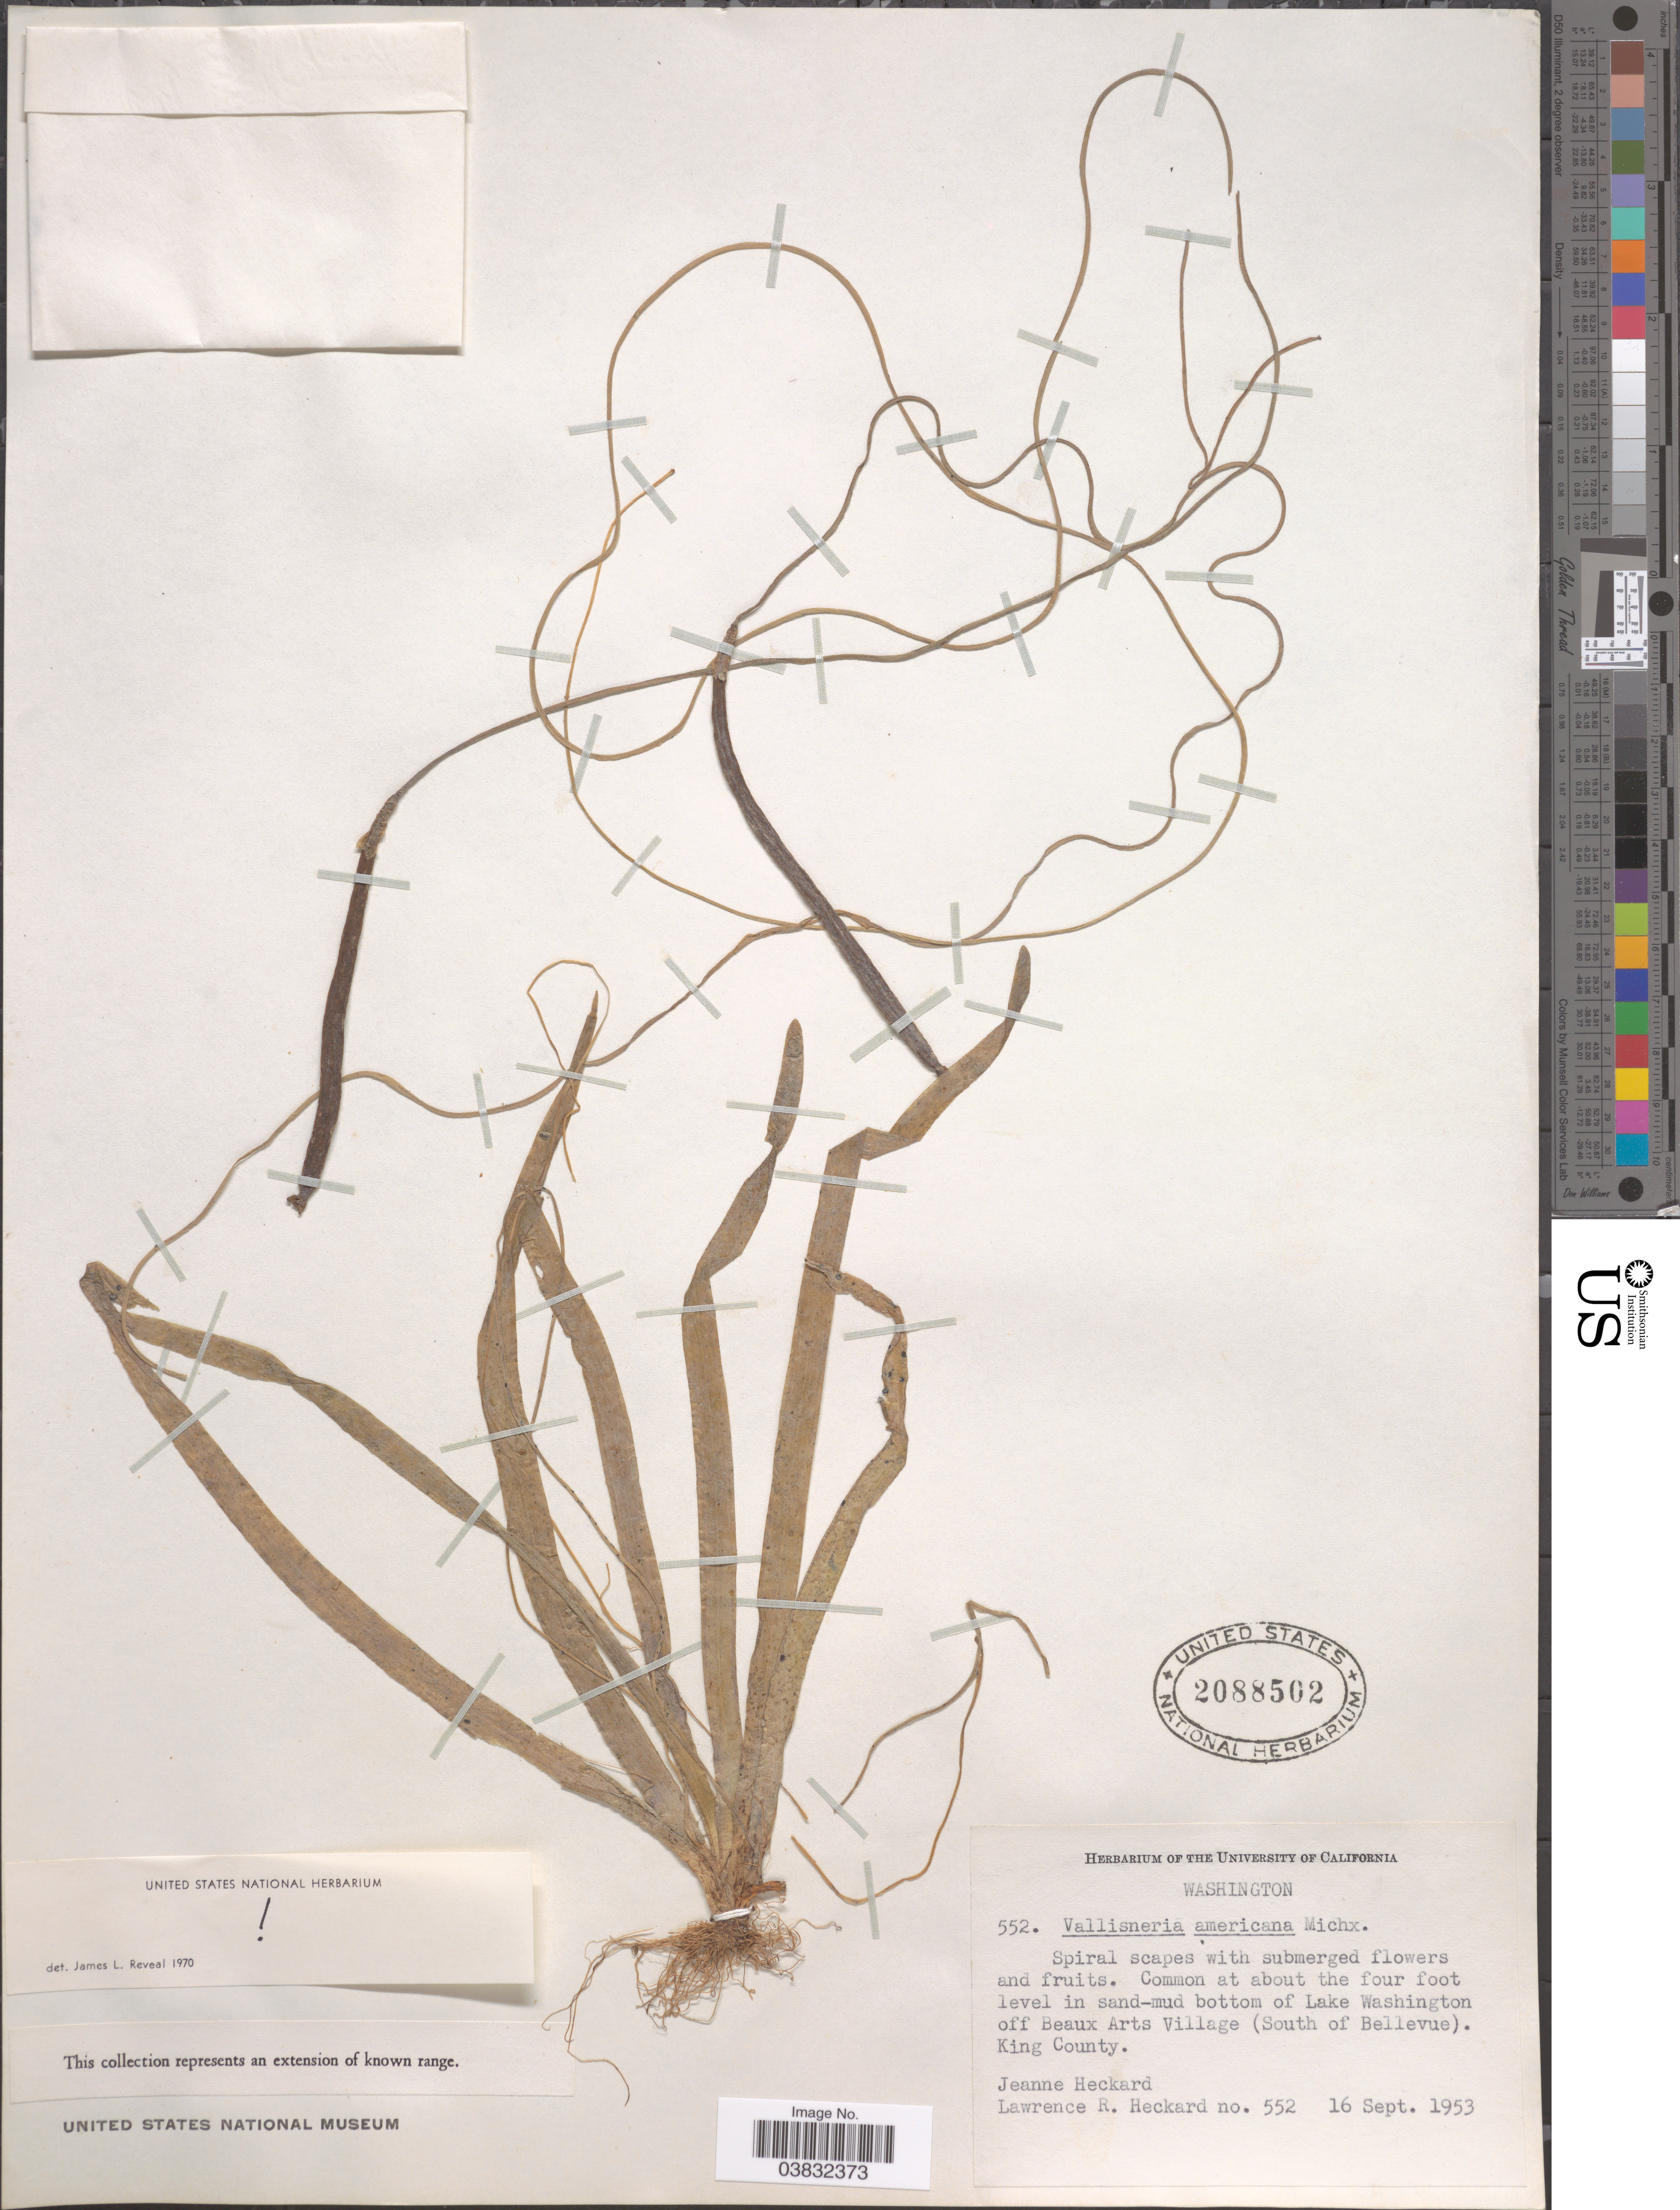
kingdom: Plantae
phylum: Tracheophyta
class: Liliopsida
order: Alismatales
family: Hydrocharitaceae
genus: Vallisneria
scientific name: Vallisneria americana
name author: Michx.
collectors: J. Heckard & L. R. Heckard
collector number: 552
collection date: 1953-09-16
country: United States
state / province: Washington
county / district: King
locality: Lake Washington off Beaux Arts Village (South of Bellevue). King County.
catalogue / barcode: US 2088502